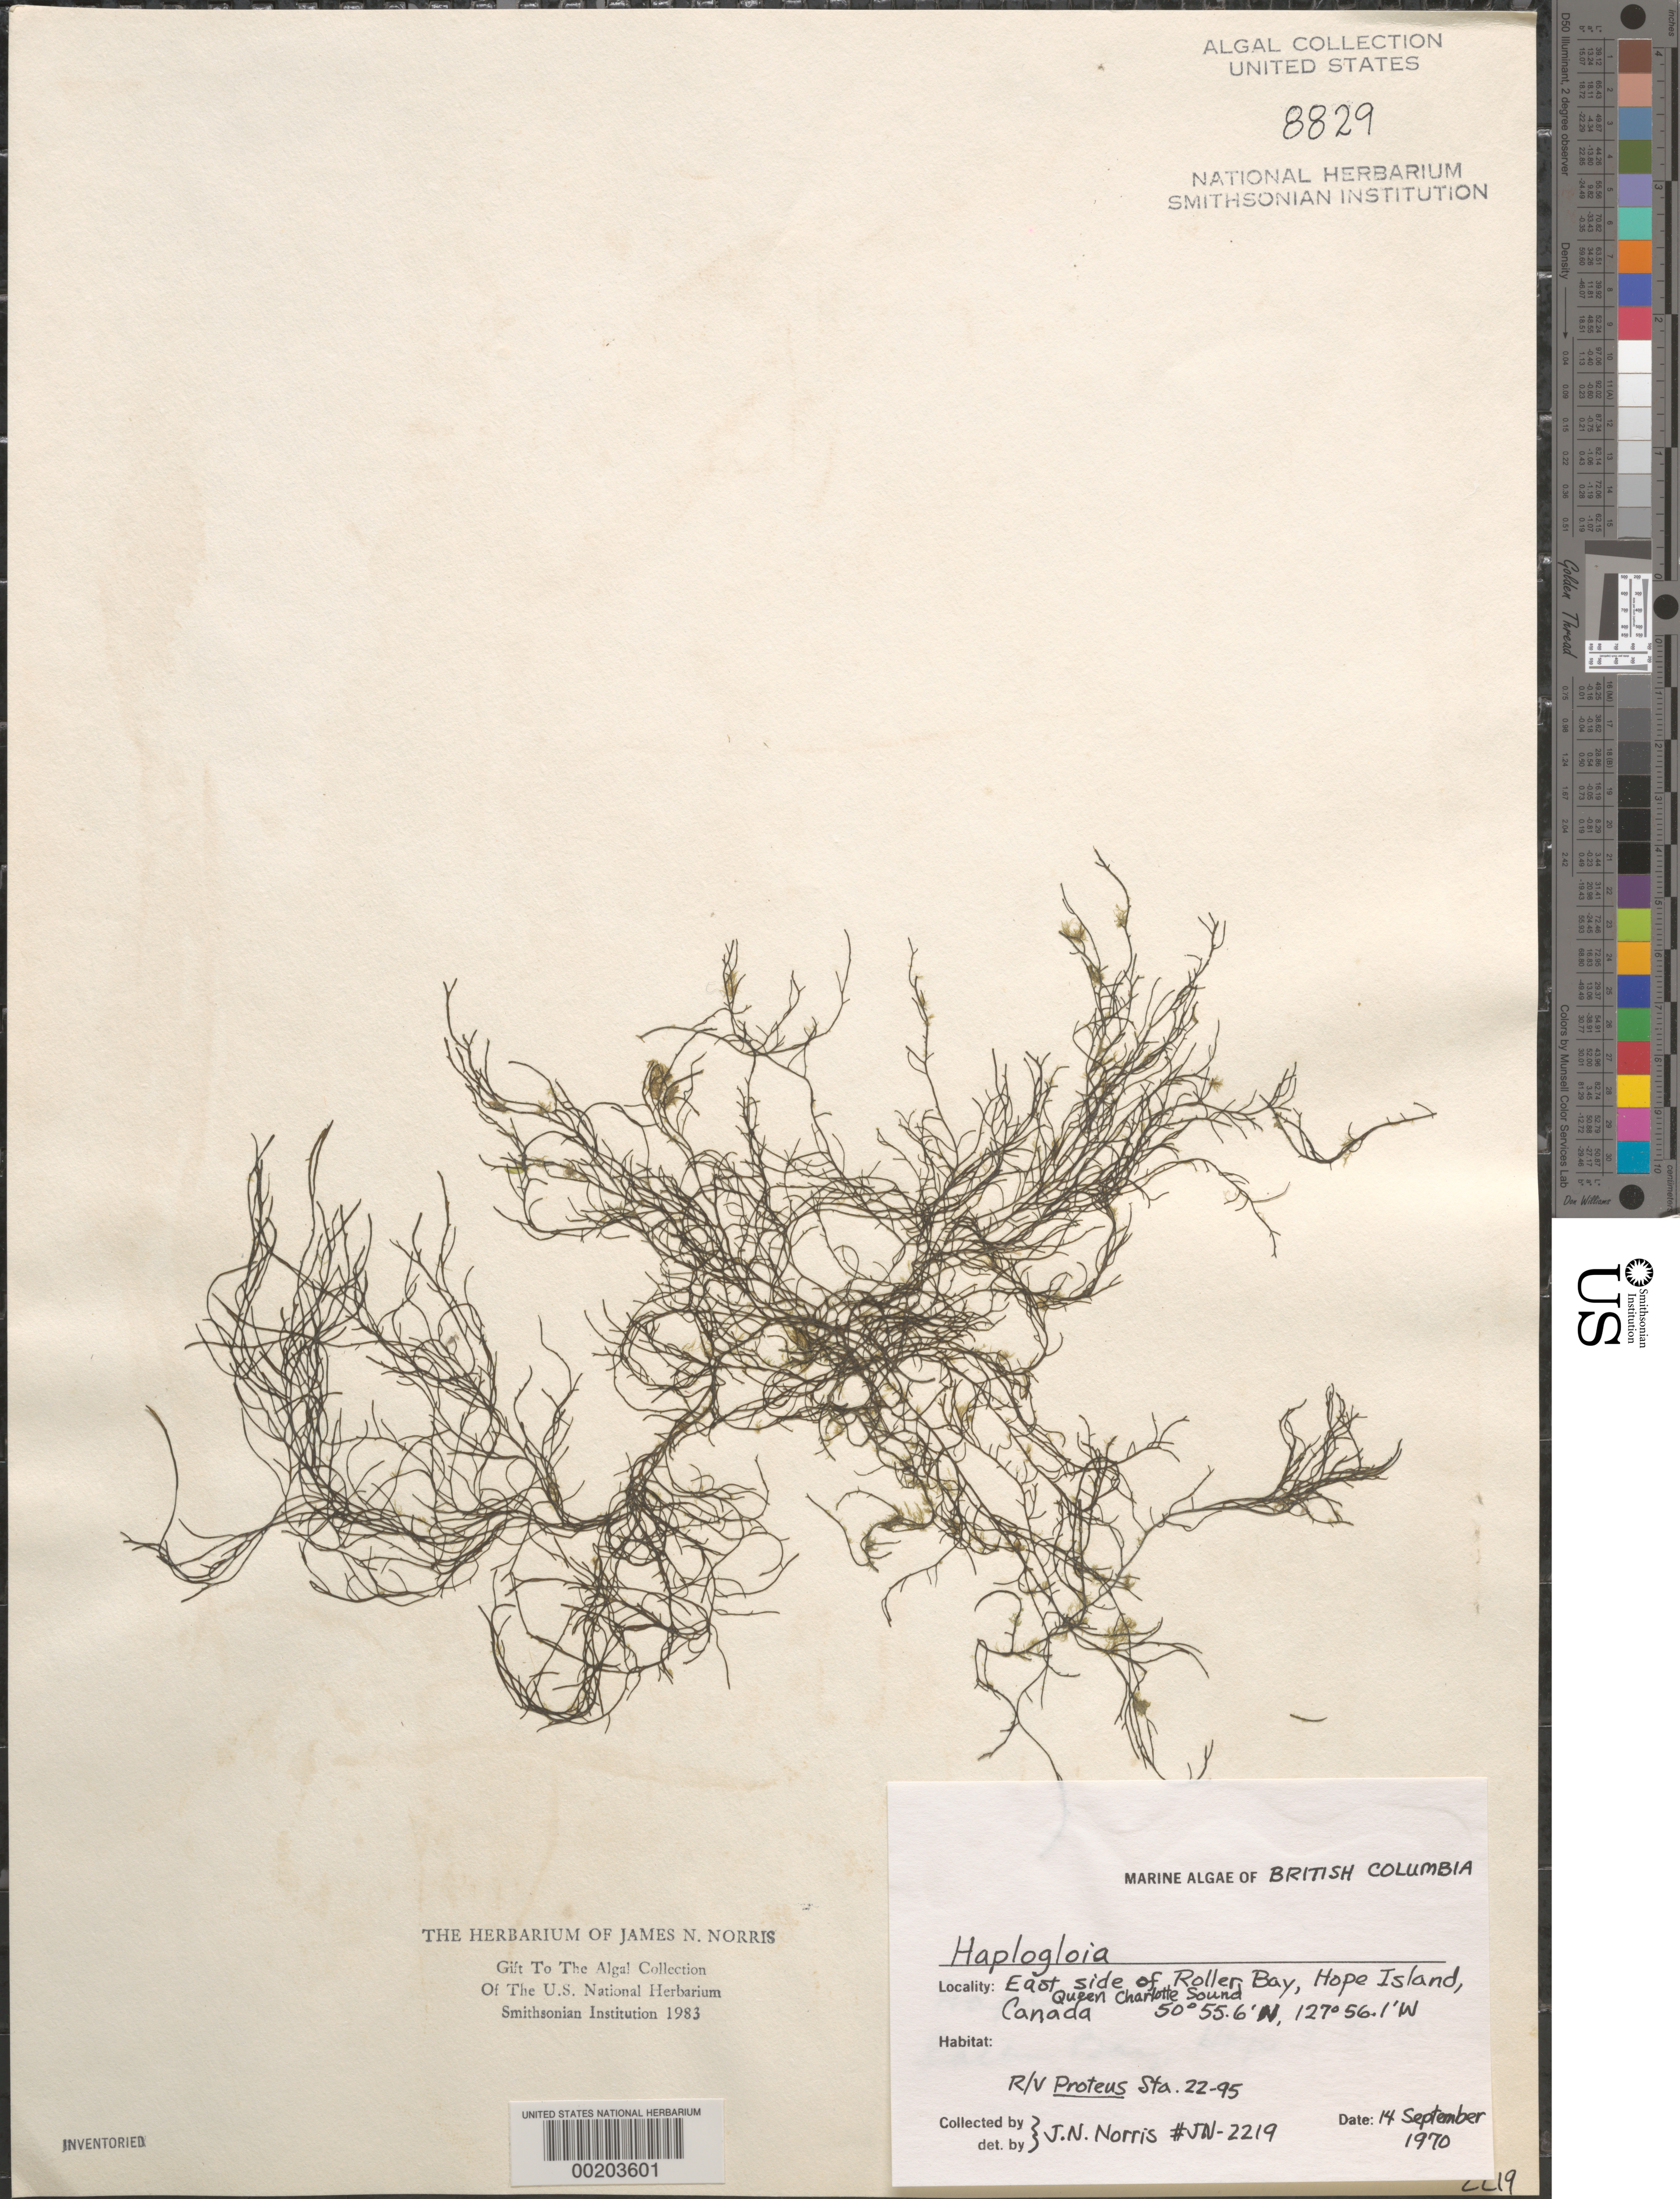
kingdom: Chromista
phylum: Ochrophyta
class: Phaeophyceae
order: Ectocarpales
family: Chordariaceae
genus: Haplogloia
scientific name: Haplogloia sp.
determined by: Norris, James N.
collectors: J. N. Norris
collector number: JN-2219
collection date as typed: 14 Sep 1970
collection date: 1970-09-14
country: Canada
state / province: British Columbia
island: Hope Island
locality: Roller Bay, Queen Charlotte Sound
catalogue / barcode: US 8829